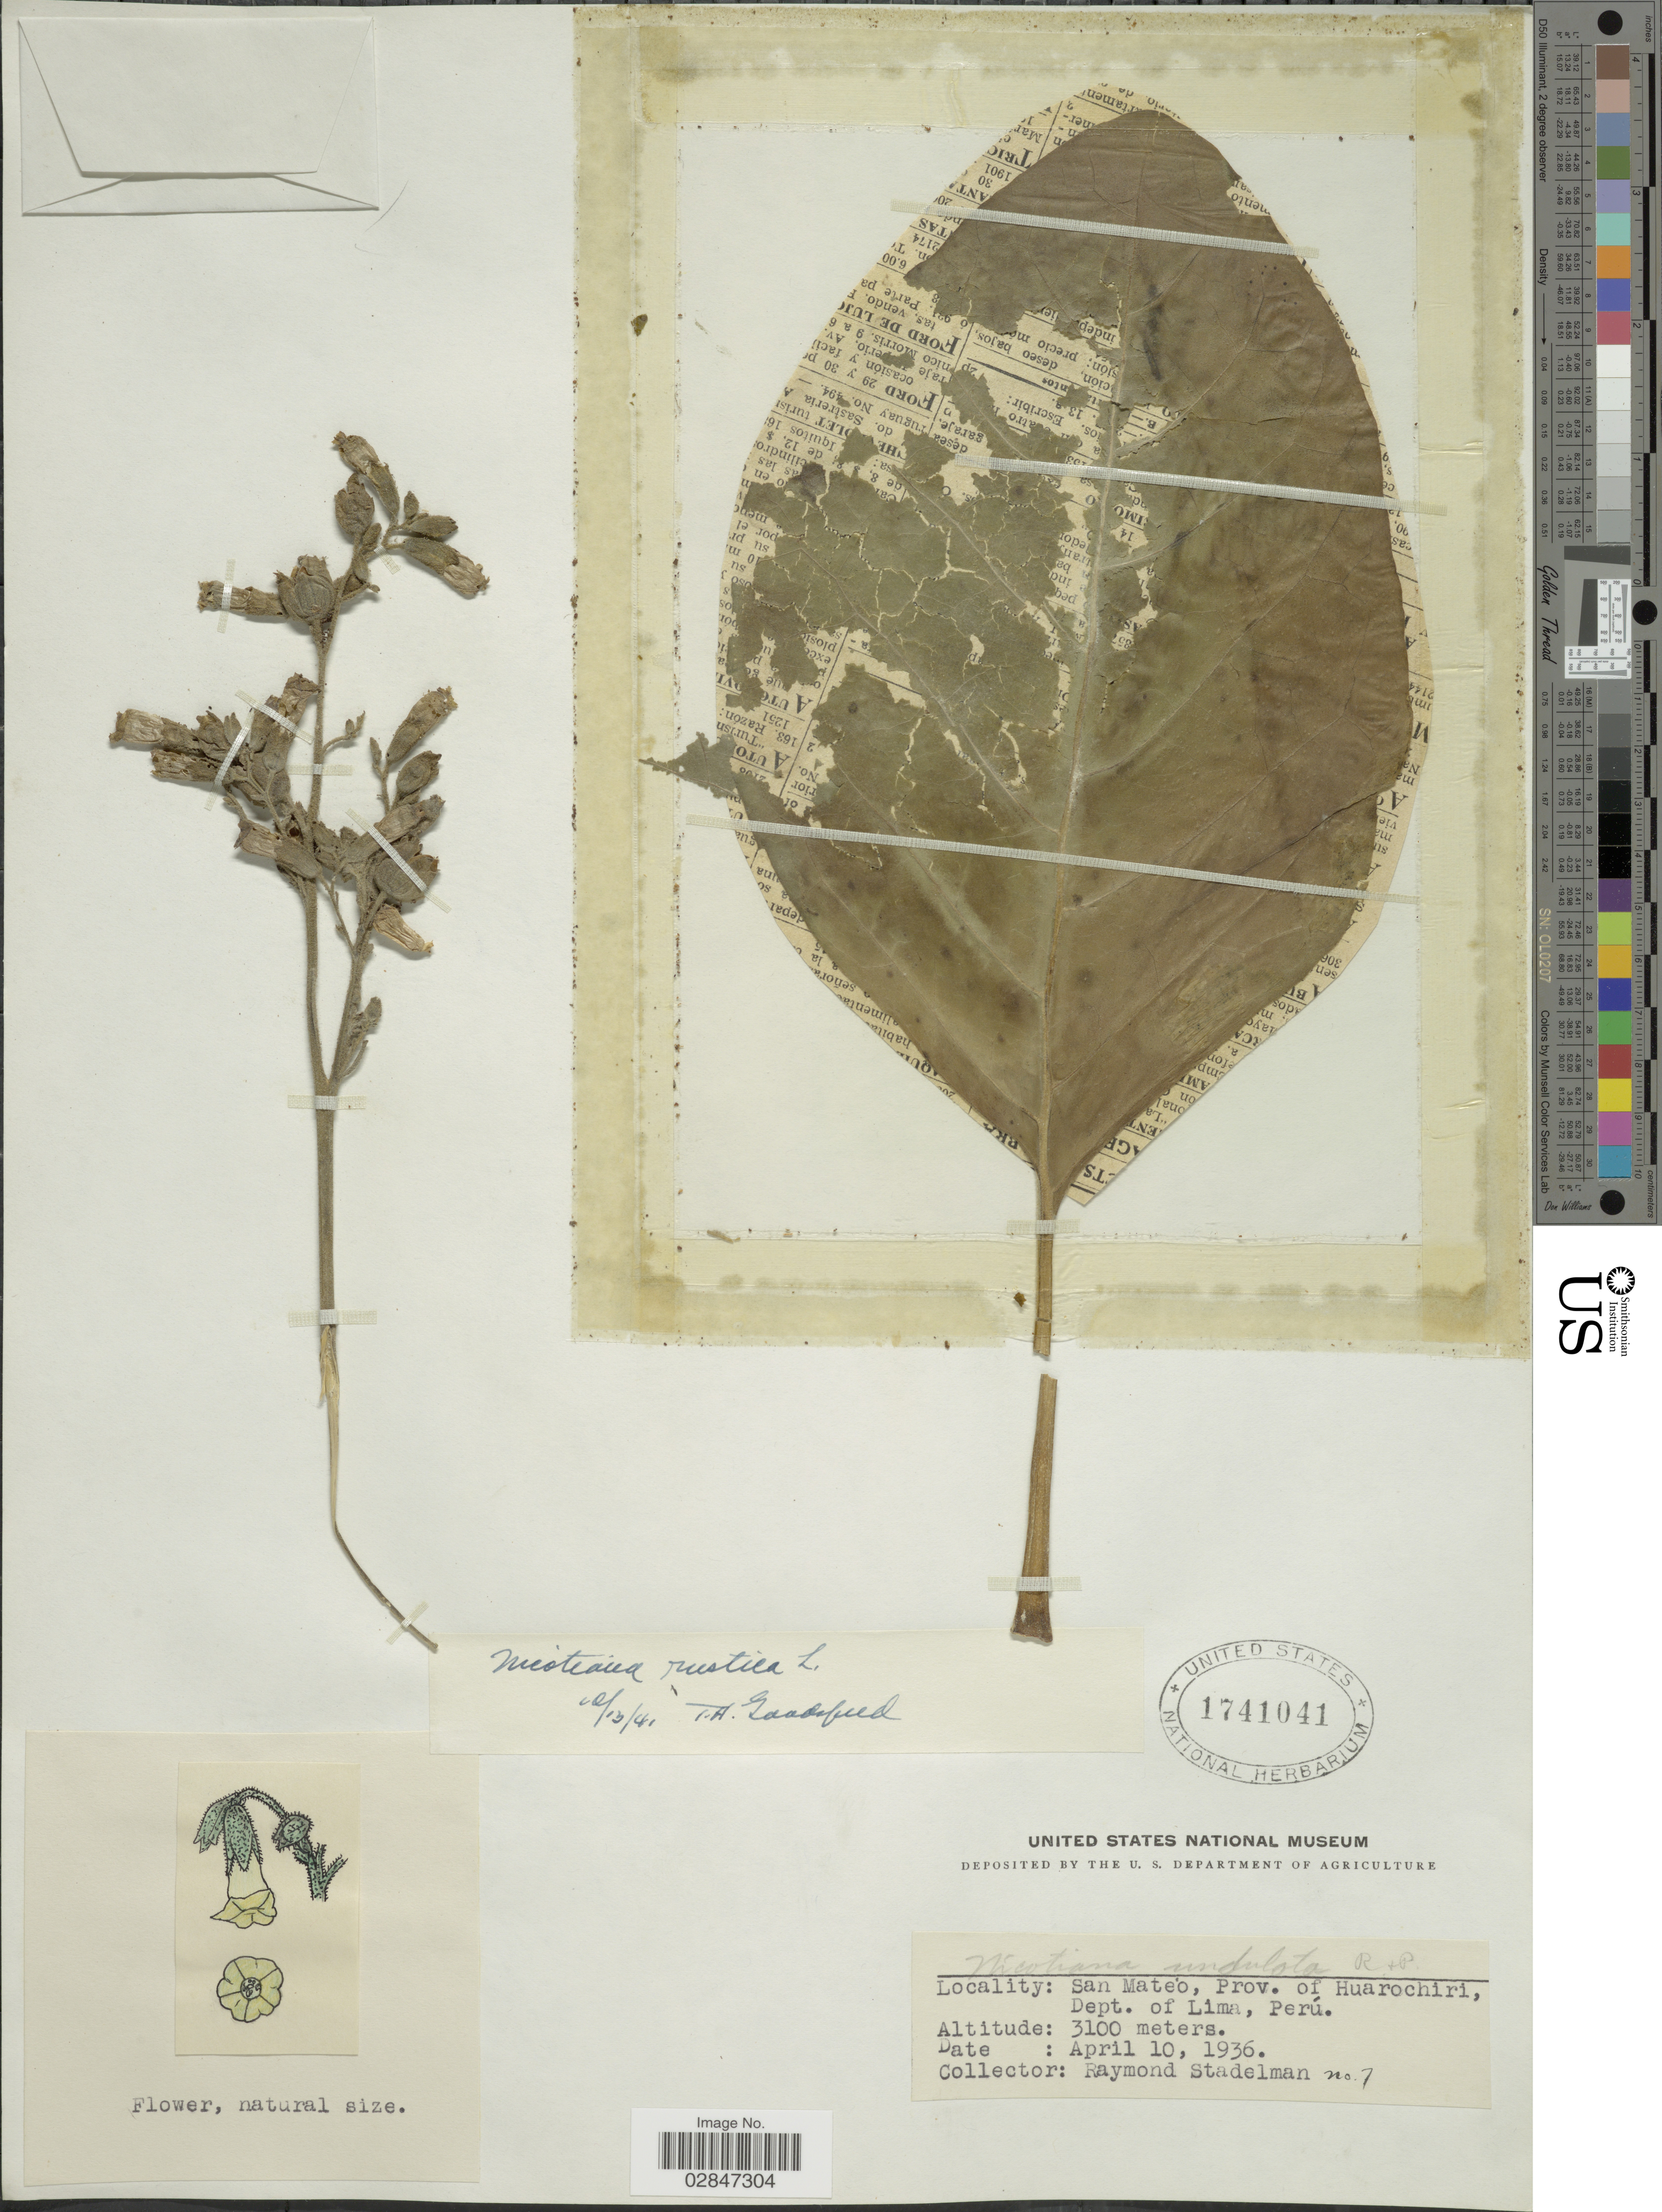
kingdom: Plantae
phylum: Tracheophyta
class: Magnoliopsida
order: Solanales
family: Solanaceae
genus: Nicotiana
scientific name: Nicotiana rustica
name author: L.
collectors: R. Stadelman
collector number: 7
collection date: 1936-04-10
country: Peru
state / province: Lima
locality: San Mateo, Prov. of Huarochiri, Dept. of Lima, Perú.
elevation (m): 3100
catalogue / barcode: US 1741041